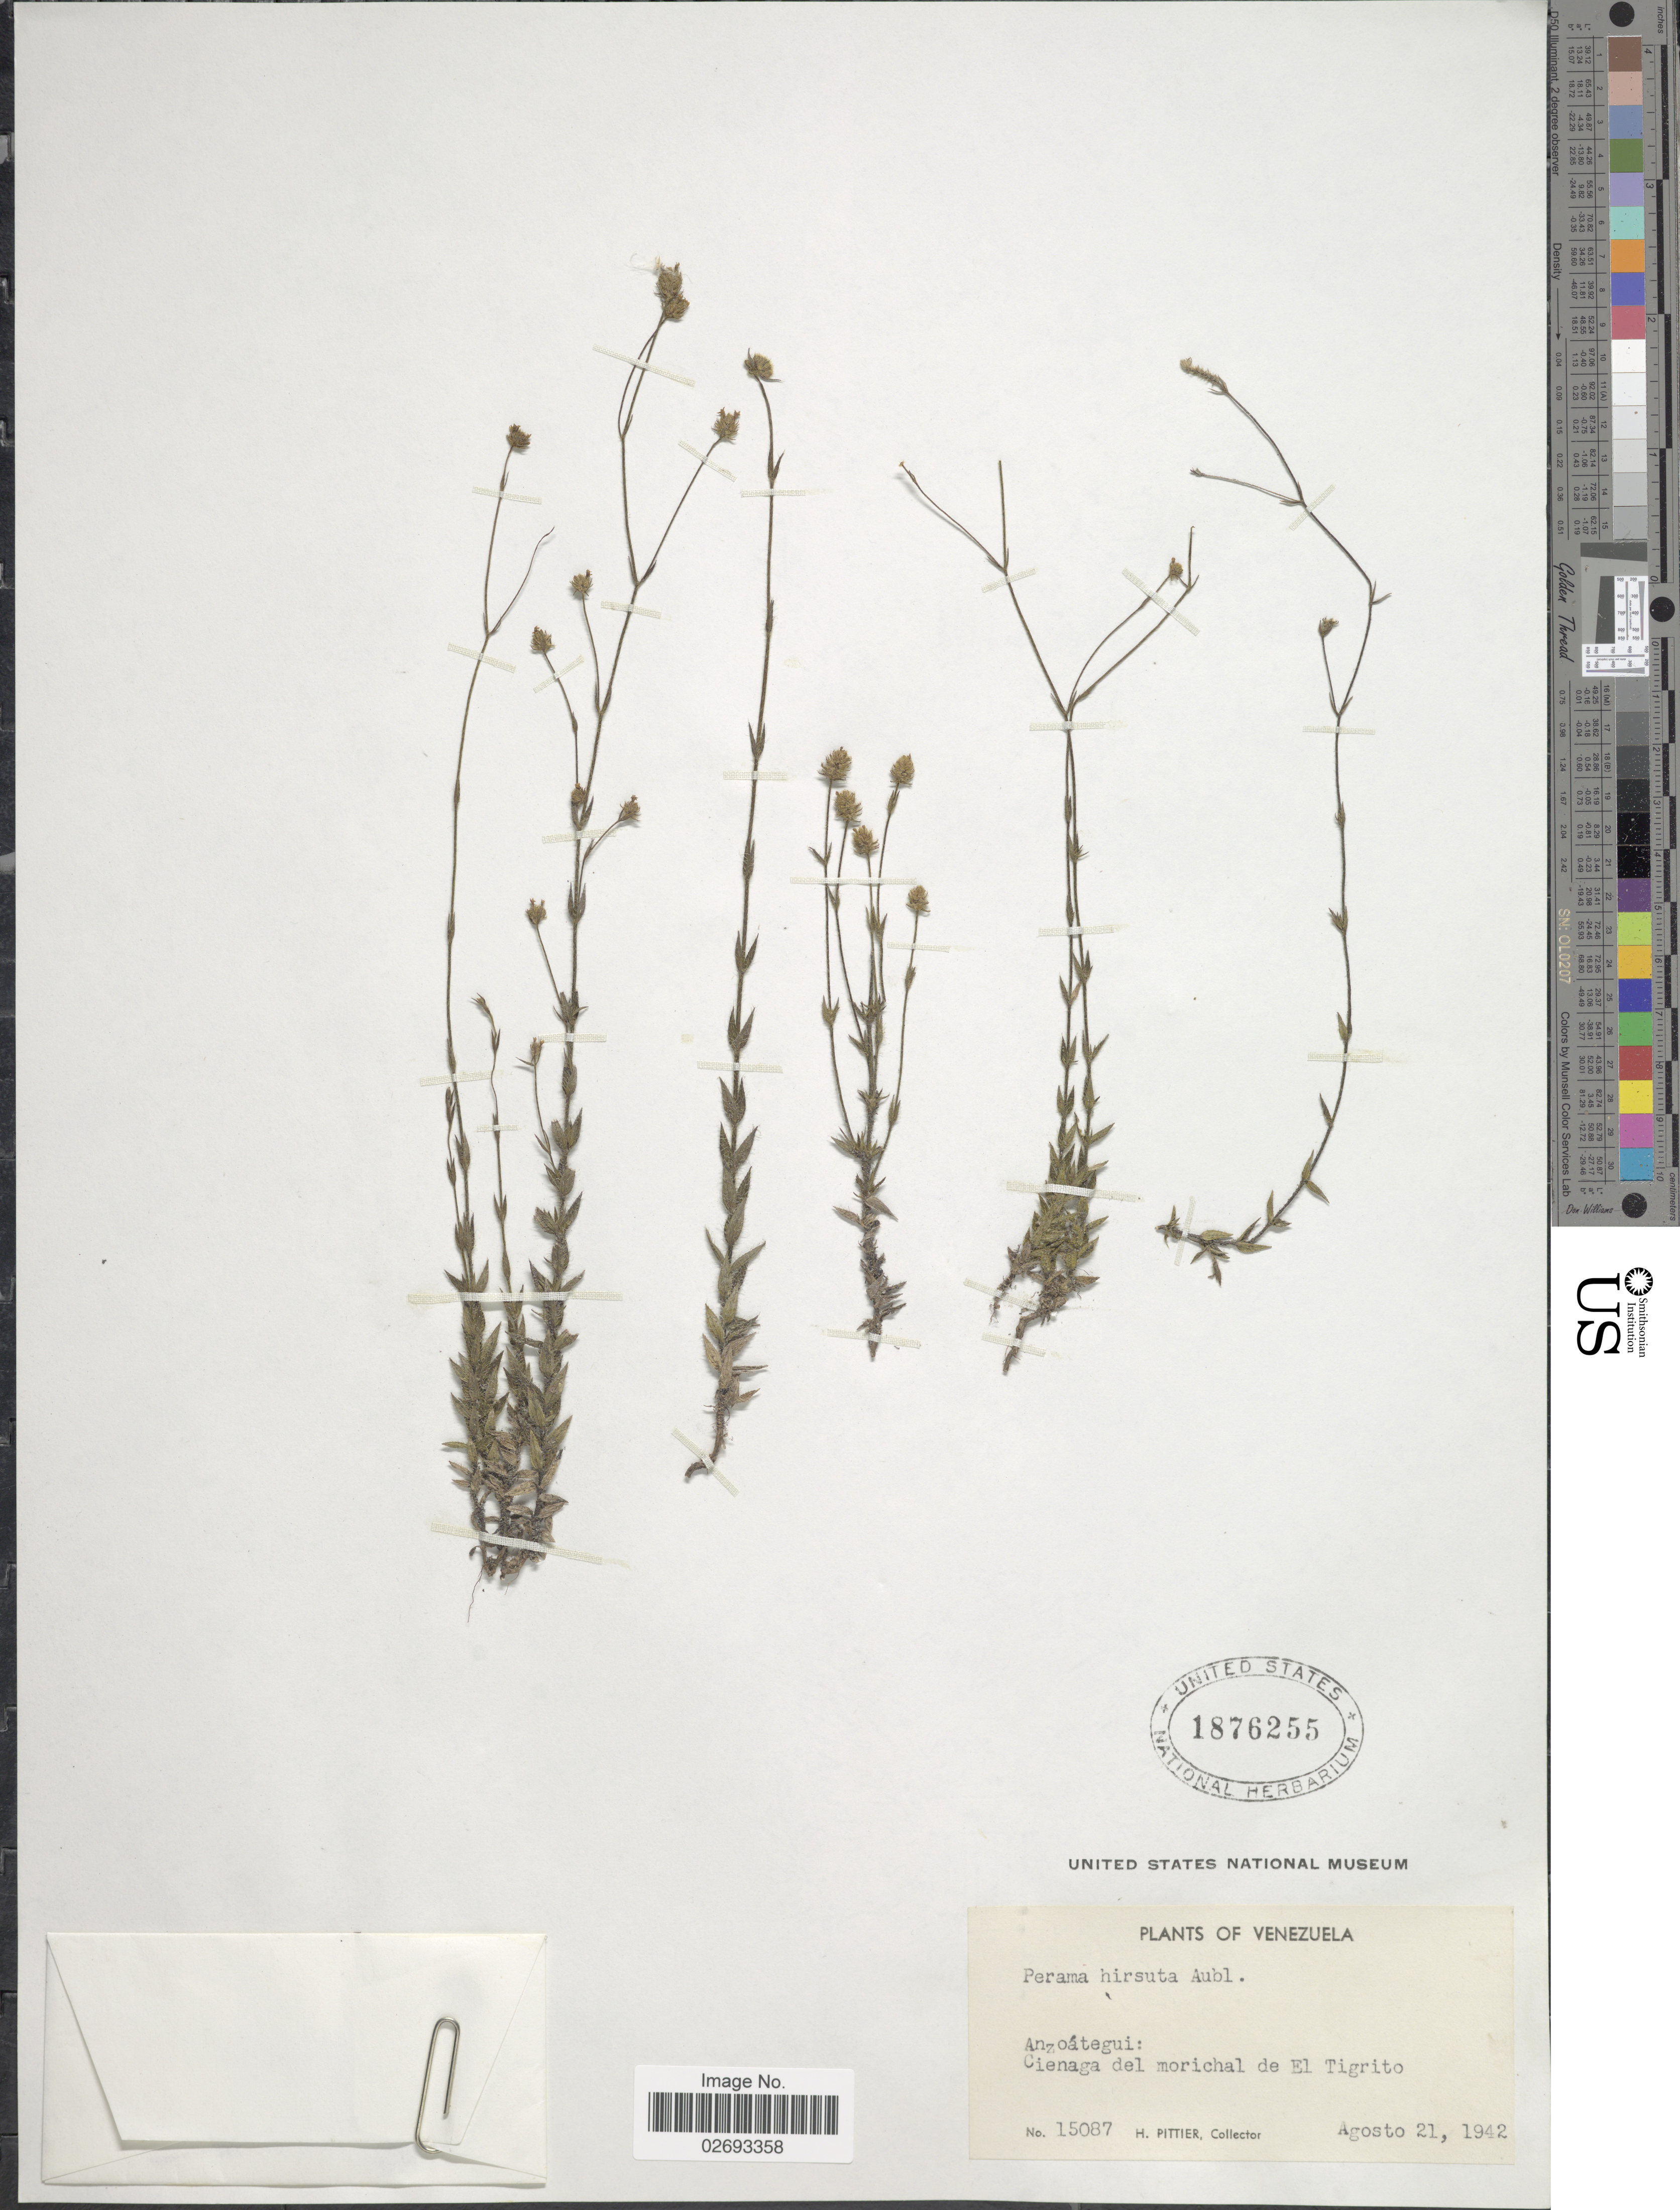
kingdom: Plantae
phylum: Tracheophyta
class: Magnoliopsida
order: Gentianales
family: Rubiaceae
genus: Perama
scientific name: Perama hirsuta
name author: Aubl.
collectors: H. F. Pittier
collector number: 15087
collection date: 1942-08-21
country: Venezuela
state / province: Anzoategui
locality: Cienaga del morichal de El Tigrito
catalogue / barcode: US 1876255